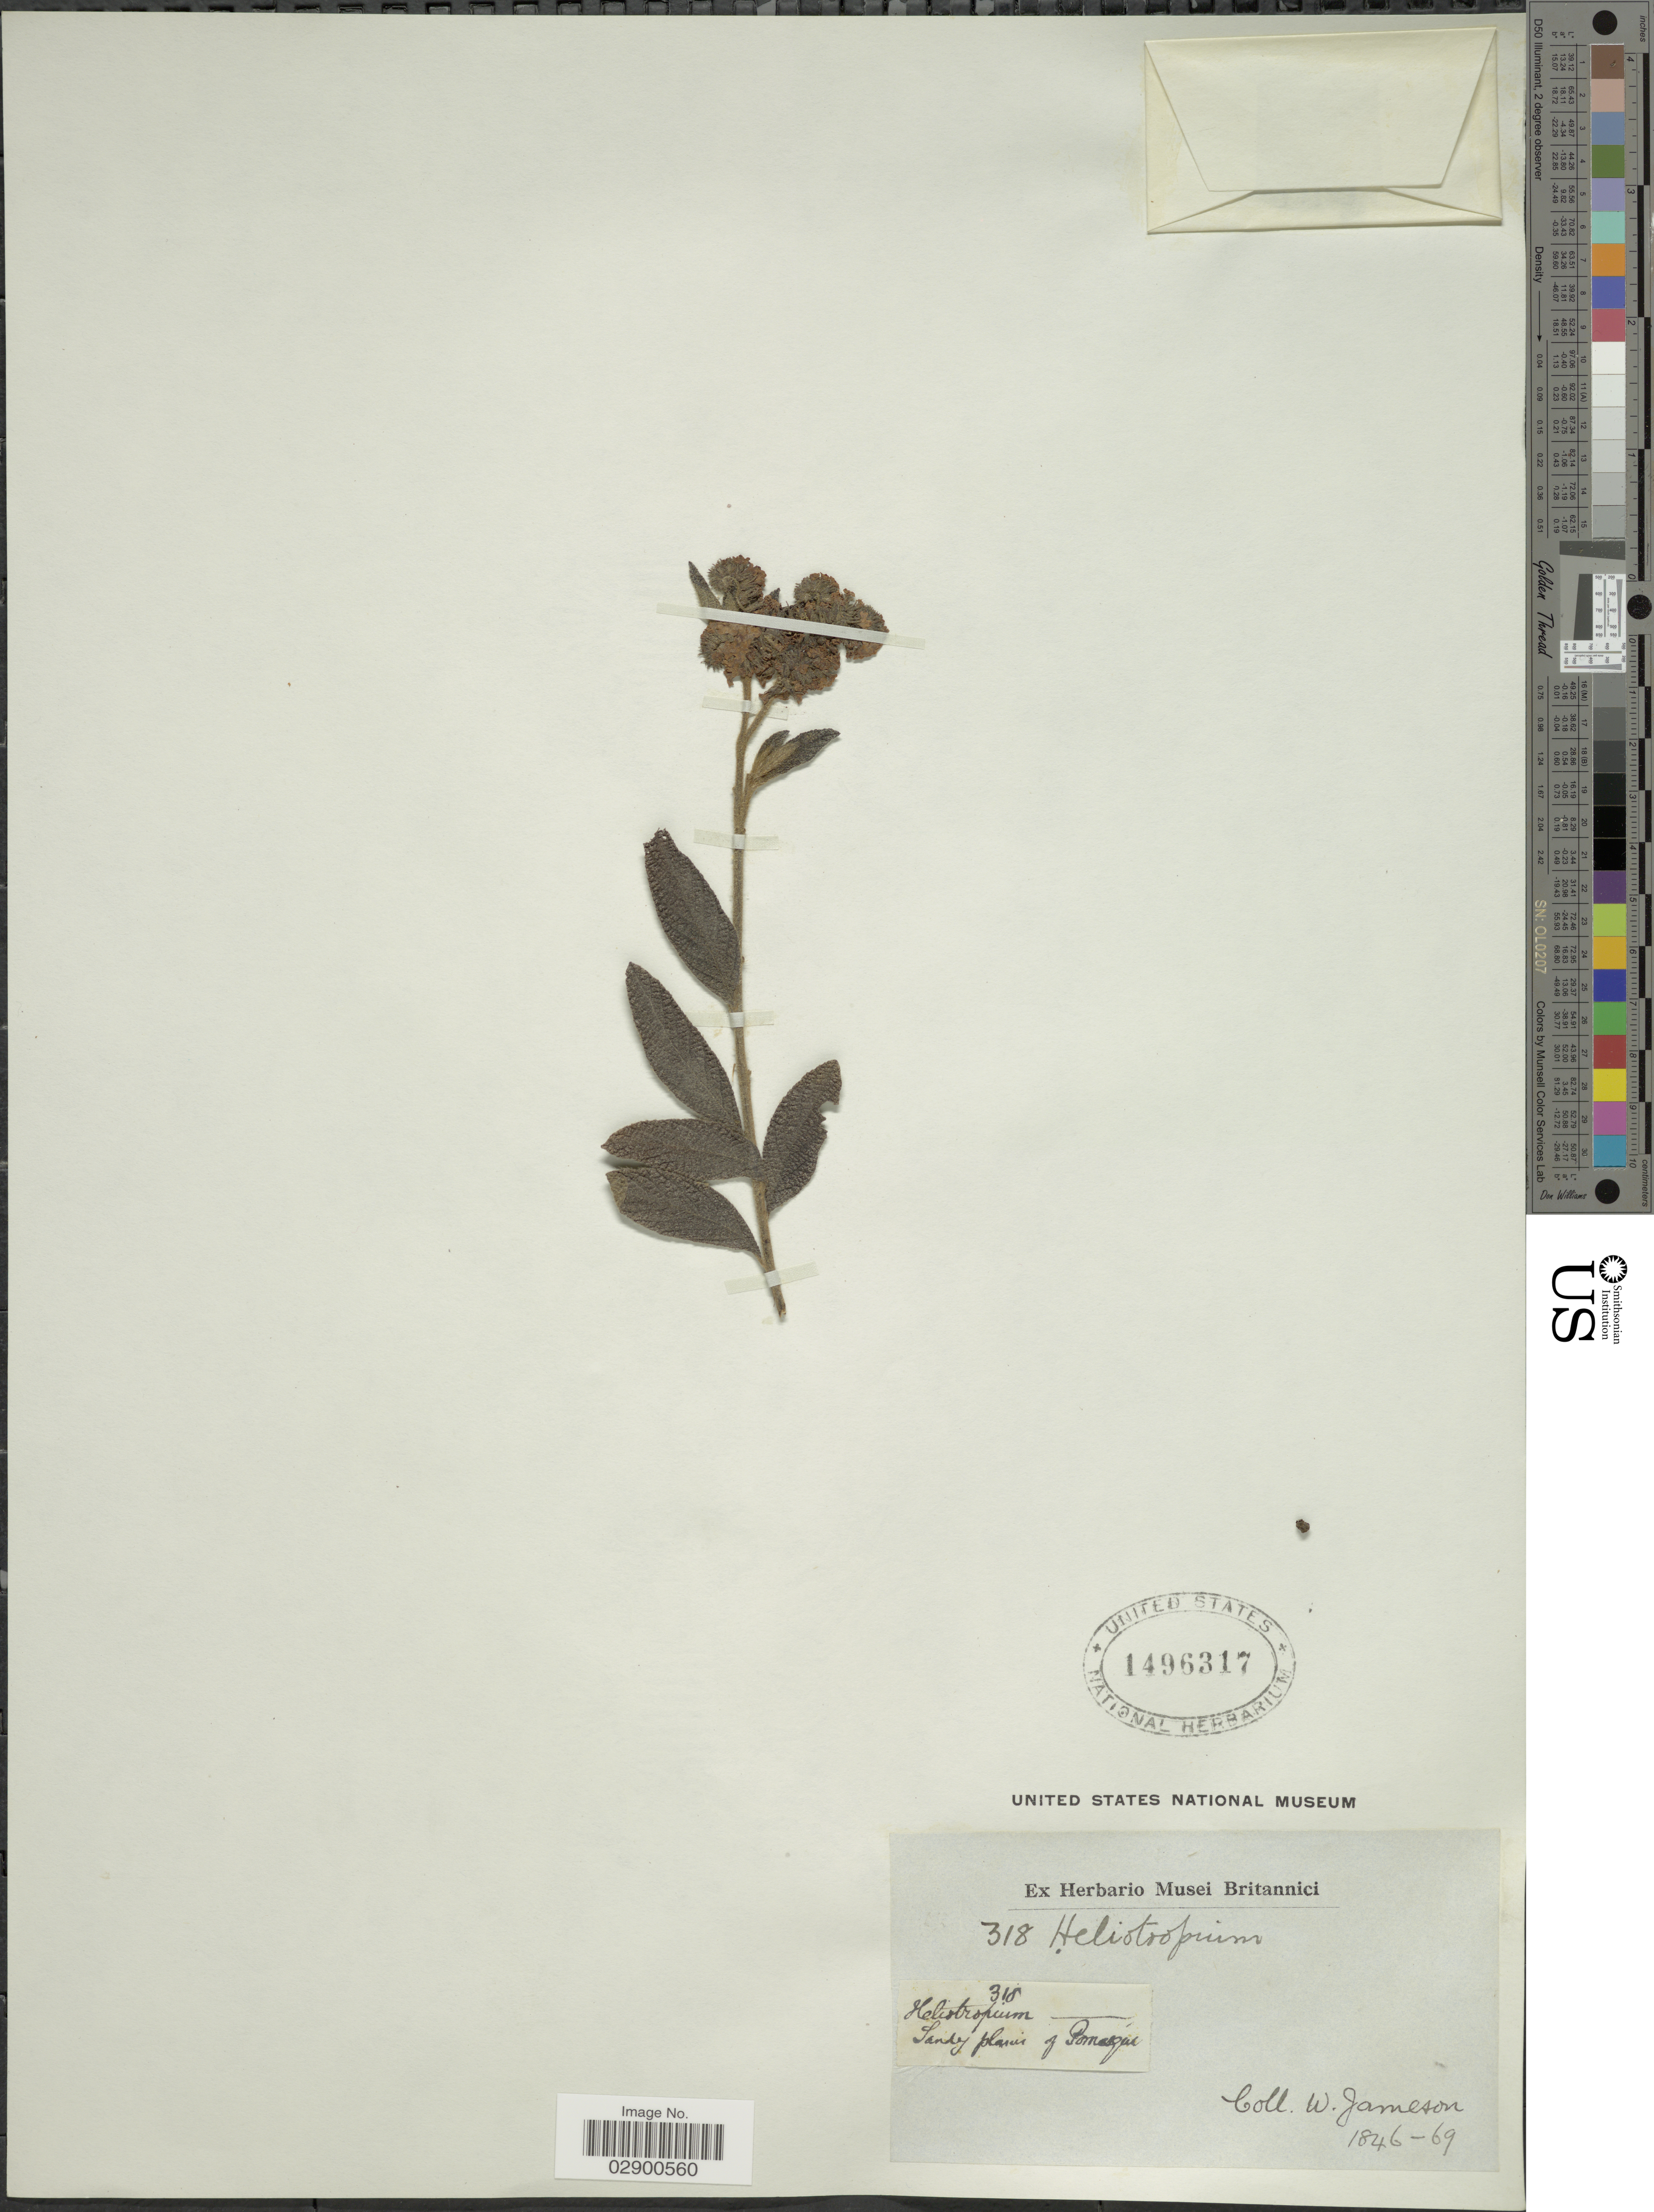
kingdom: Plantae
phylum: Tracheophyta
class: Magnoliopsida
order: Boraginales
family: Heliotropiaceae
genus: Heliotropium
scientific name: Heliotropium rufipilum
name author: (Benth.) I.M. Johnst.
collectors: W. Jameson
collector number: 318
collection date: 1846/1869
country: Ecuador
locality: Sandy plains of Pomasqui.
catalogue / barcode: US 1496317